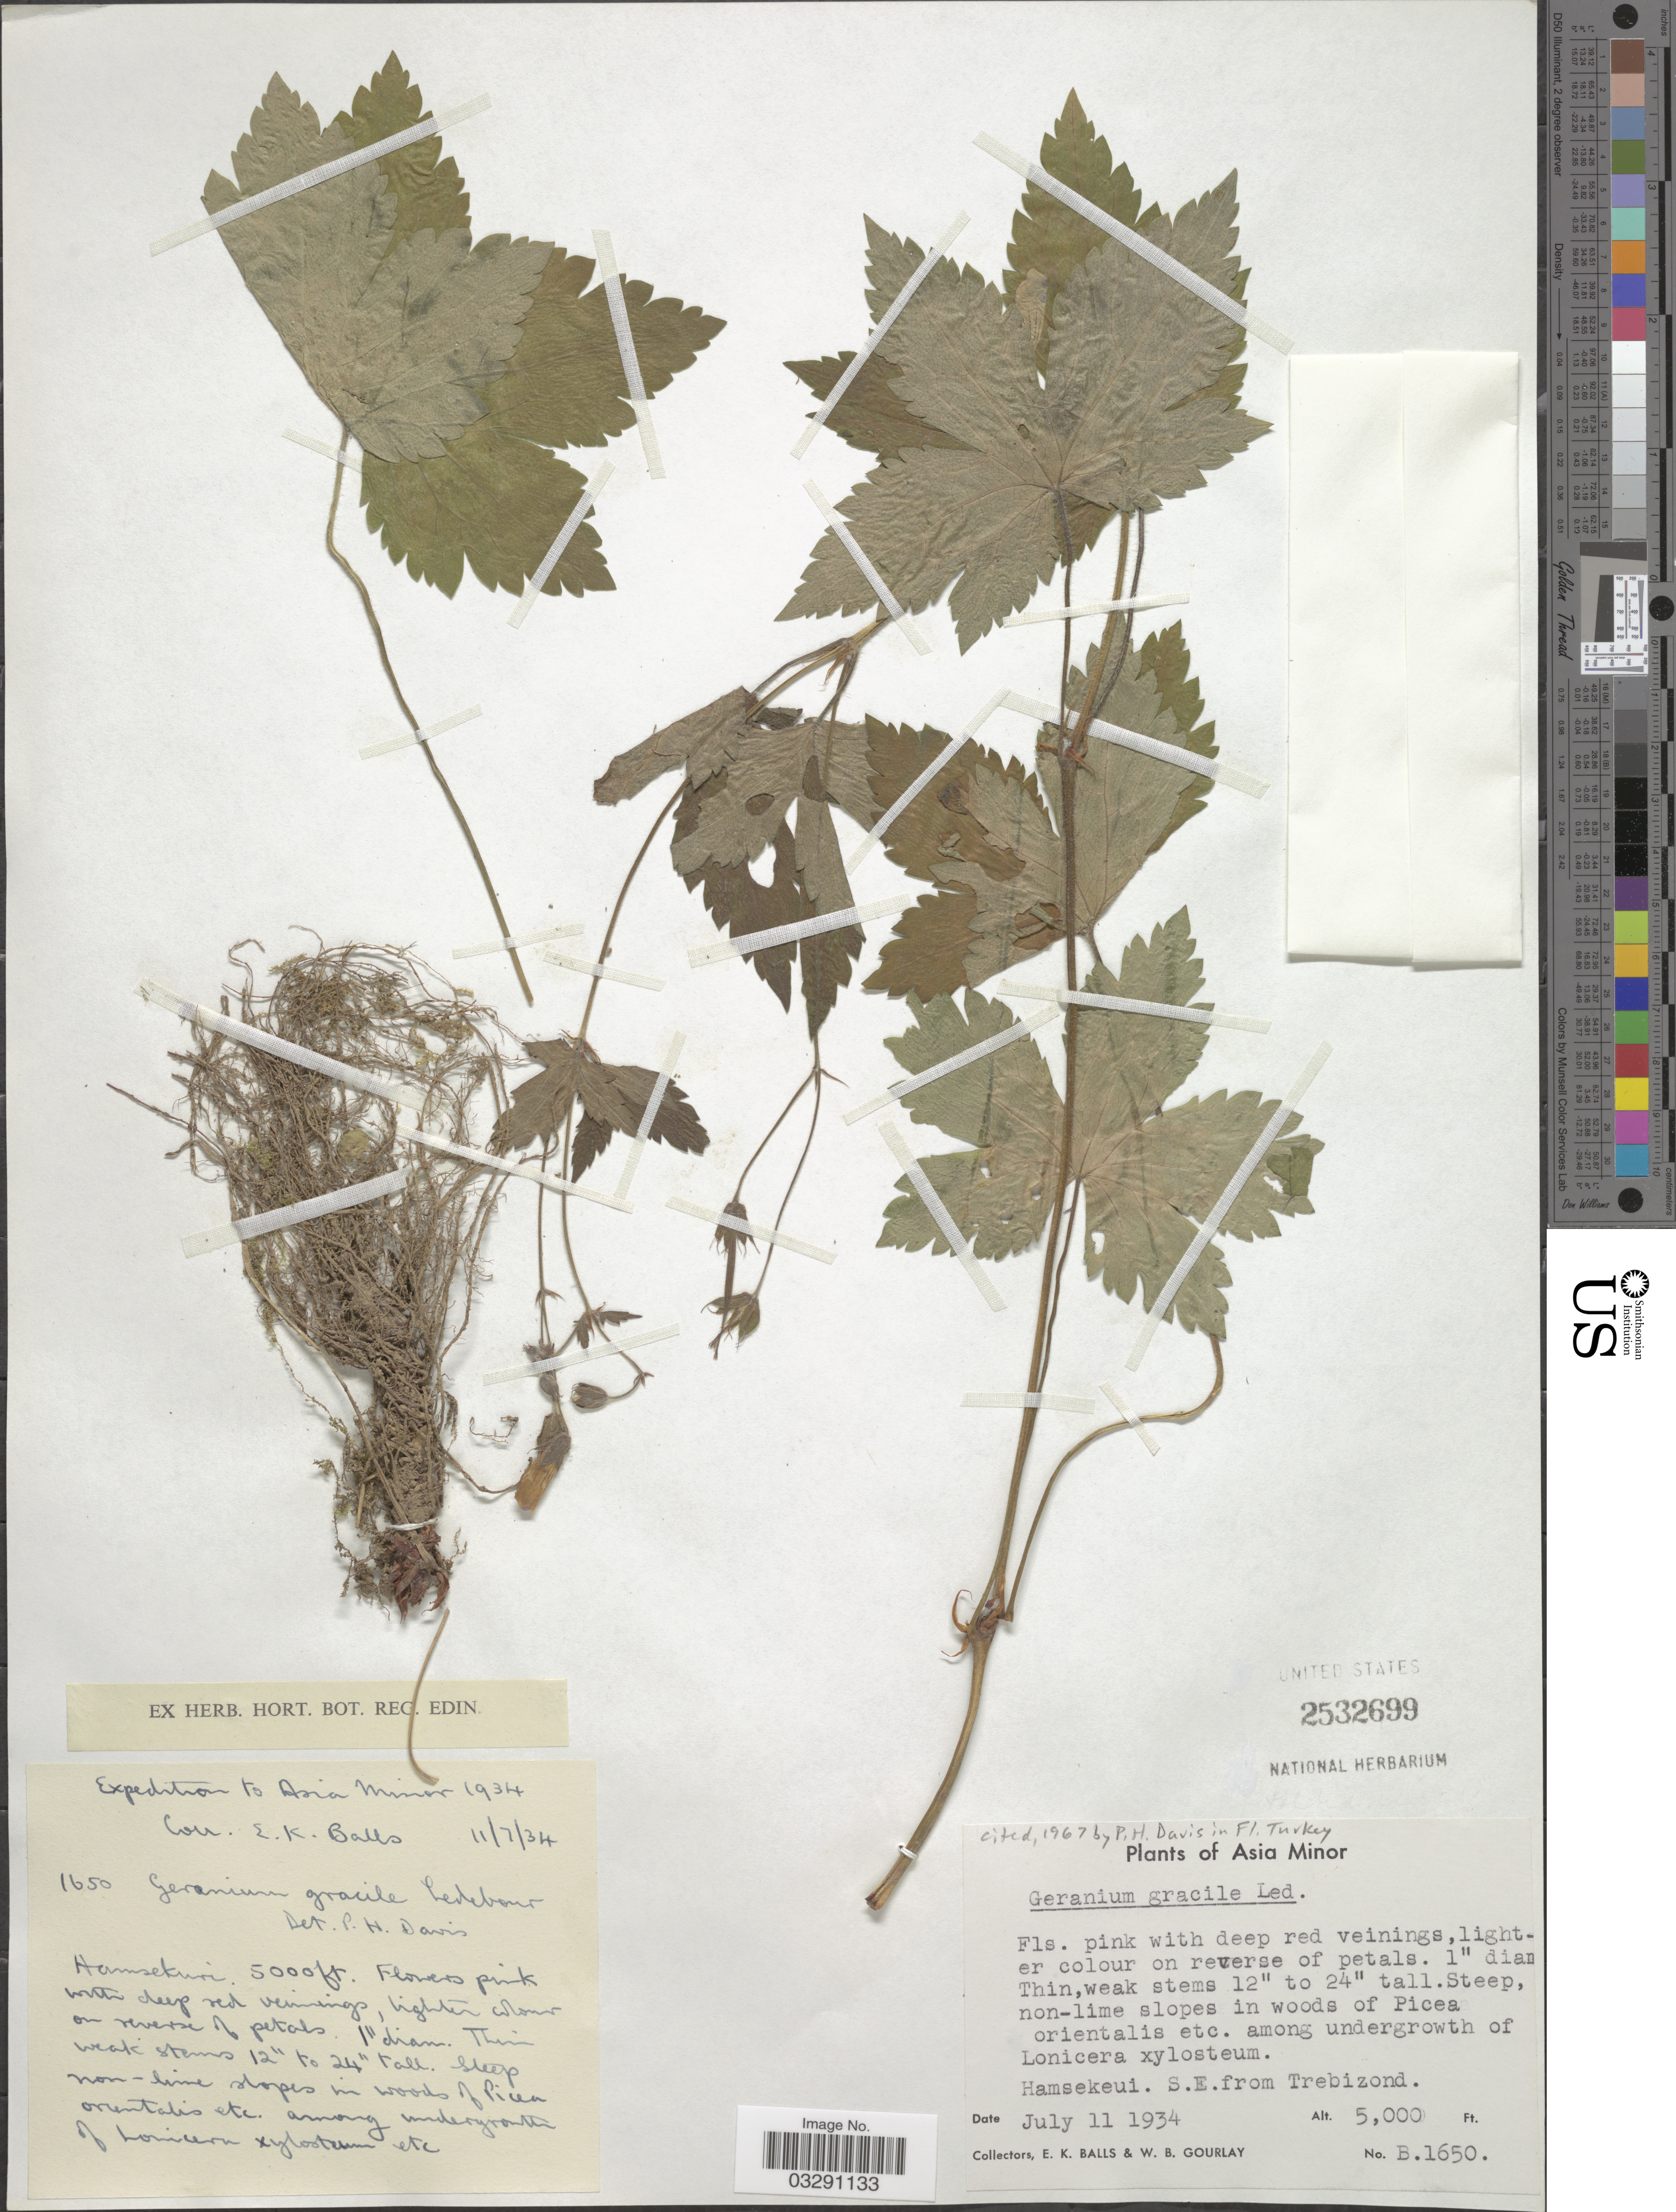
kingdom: Plantae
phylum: Tracheophyta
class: Magnoliopsida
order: Geraniales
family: Geraniaceae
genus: Geranium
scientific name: Geranium gracile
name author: Ledeb. ex Nordmann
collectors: E. K. Balls & W. B. Gourlay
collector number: B1650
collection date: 1934-07-11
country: Turkey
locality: Asia Minor. Hamsekeui. S.E. from Trebizond.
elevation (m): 1524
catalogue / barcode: US 2532699